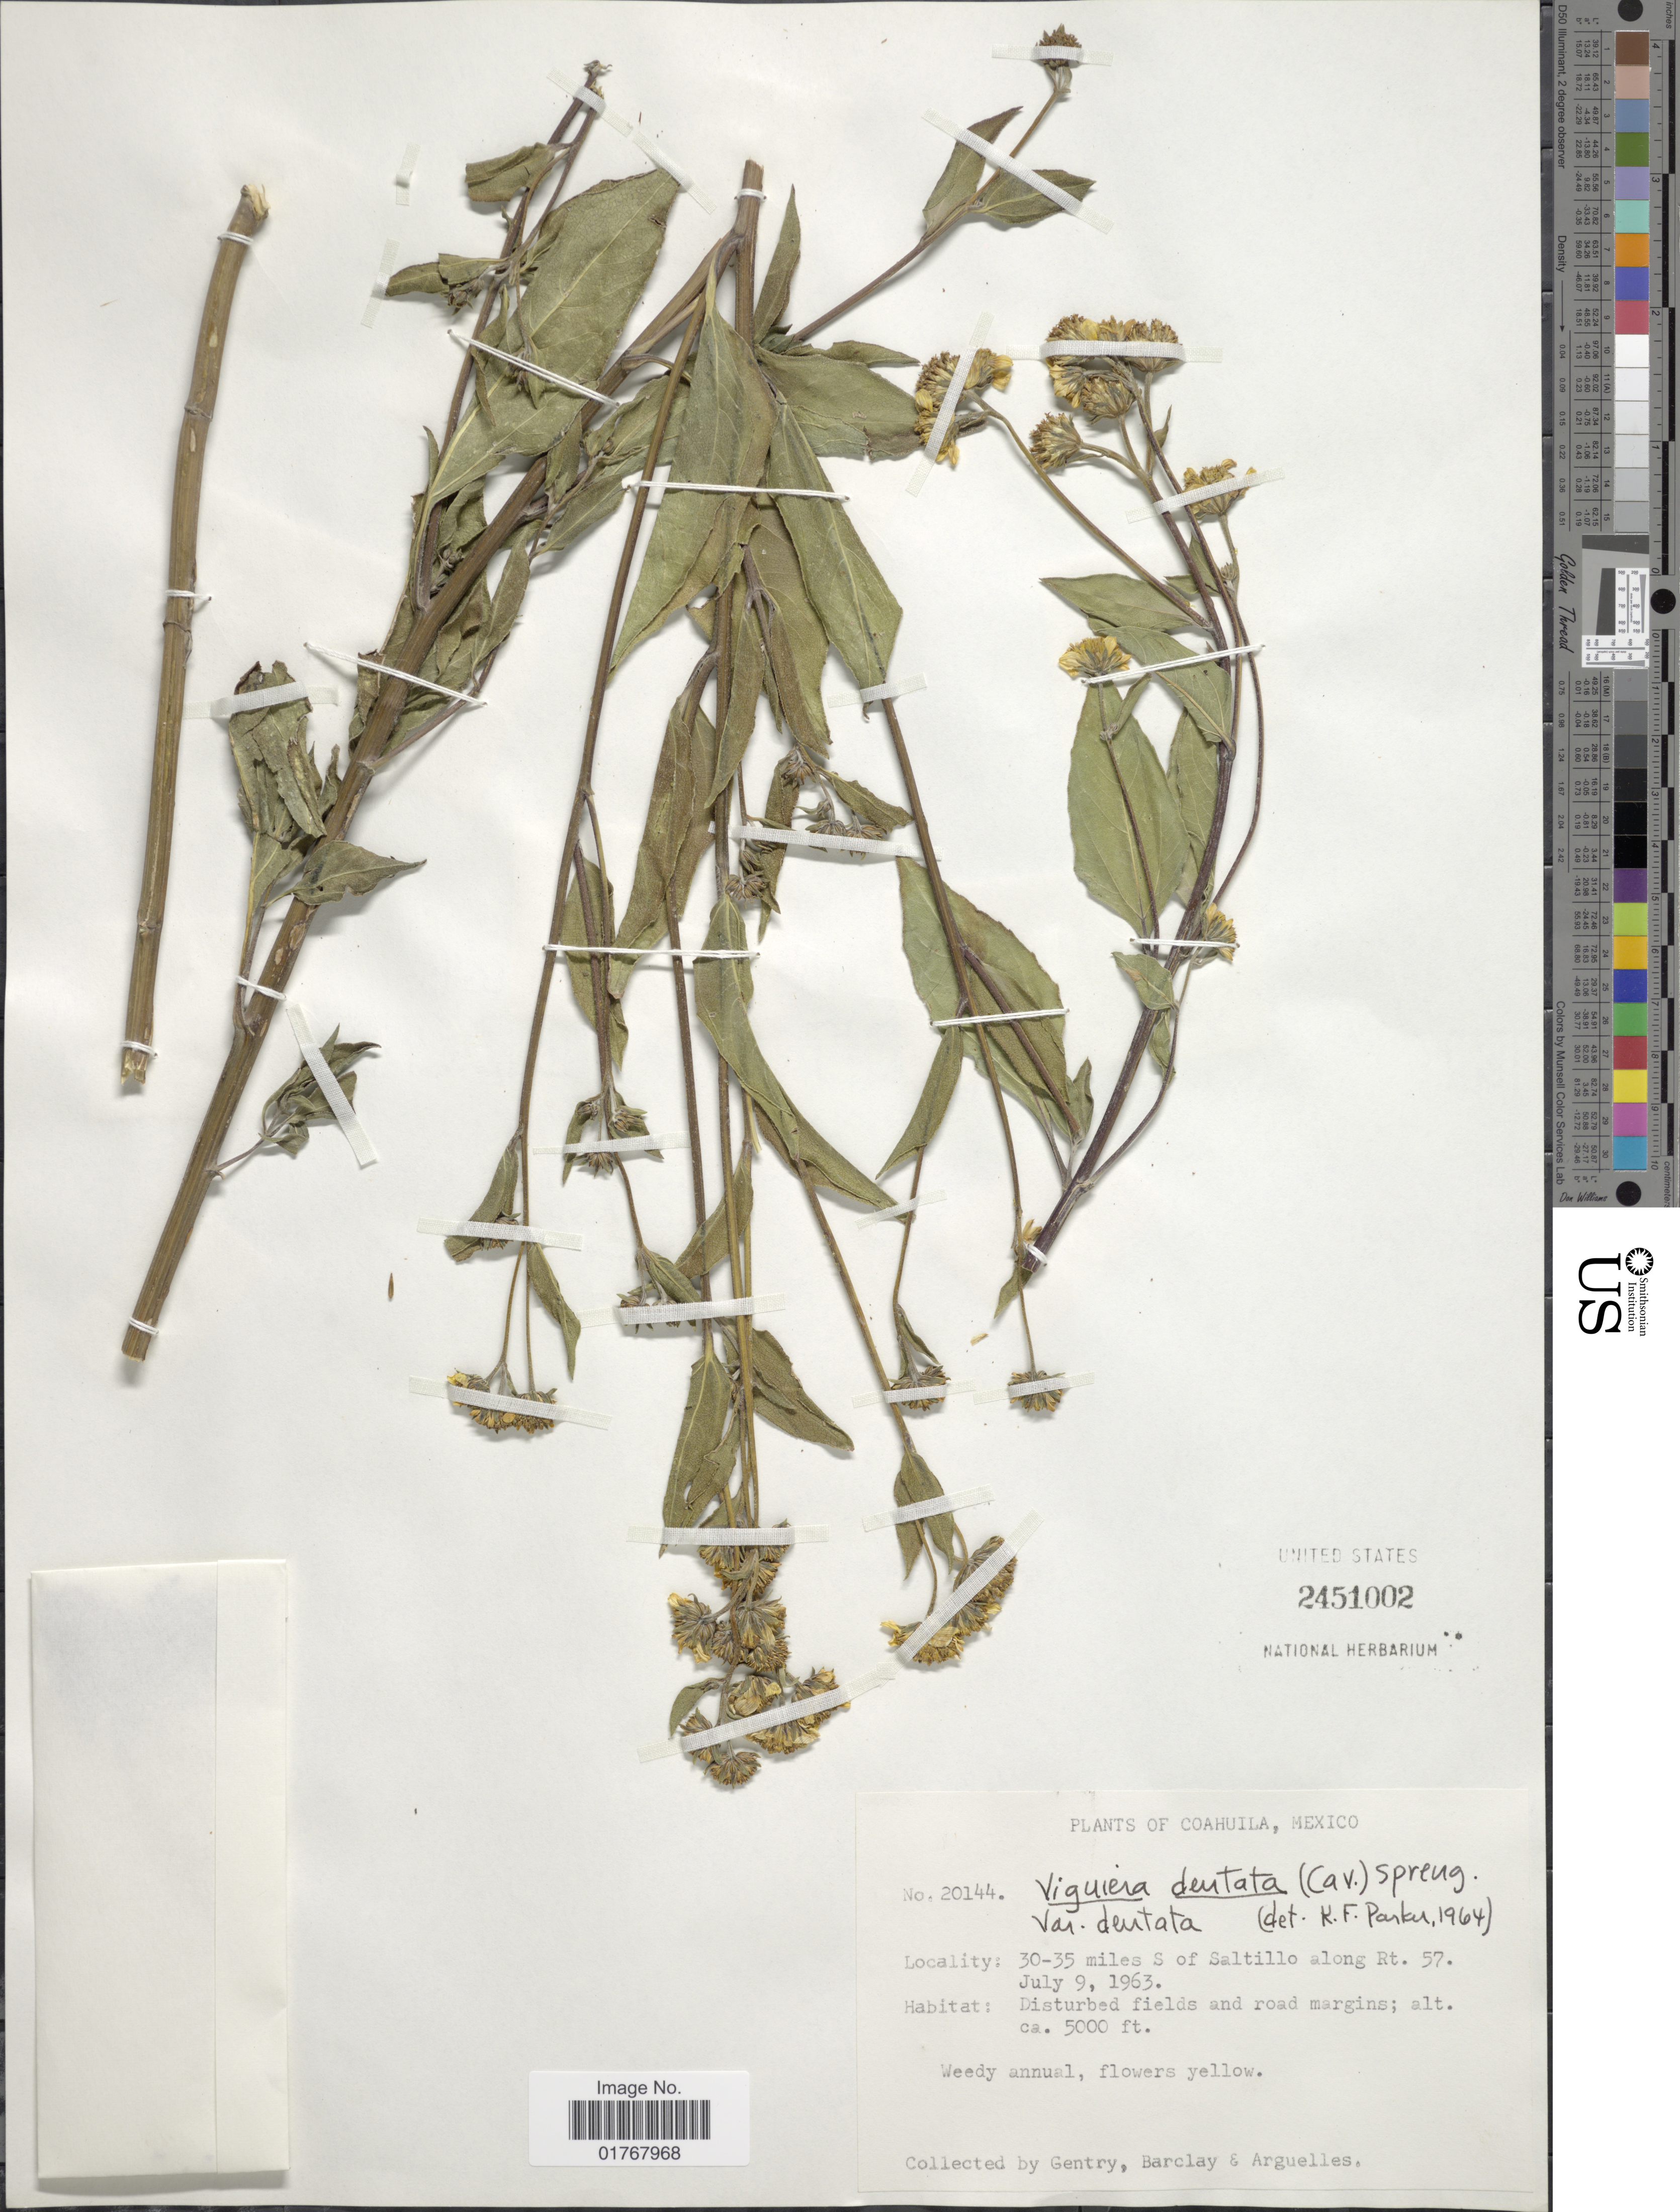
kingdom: Plantae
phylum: Tracheophyta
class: Magnoliopsida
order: Asterales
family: Asteraceae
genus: Viguiera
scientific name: Viguiera dentata var. dentata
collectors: Gentry, --, -- Barclay & Arguelles, --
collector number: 20144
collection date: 1963-07-09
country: Mexico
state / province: Coahuila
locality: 30-35 miles S of Saltillo along Rt. 57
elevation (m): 1524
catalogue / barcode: US 2451002